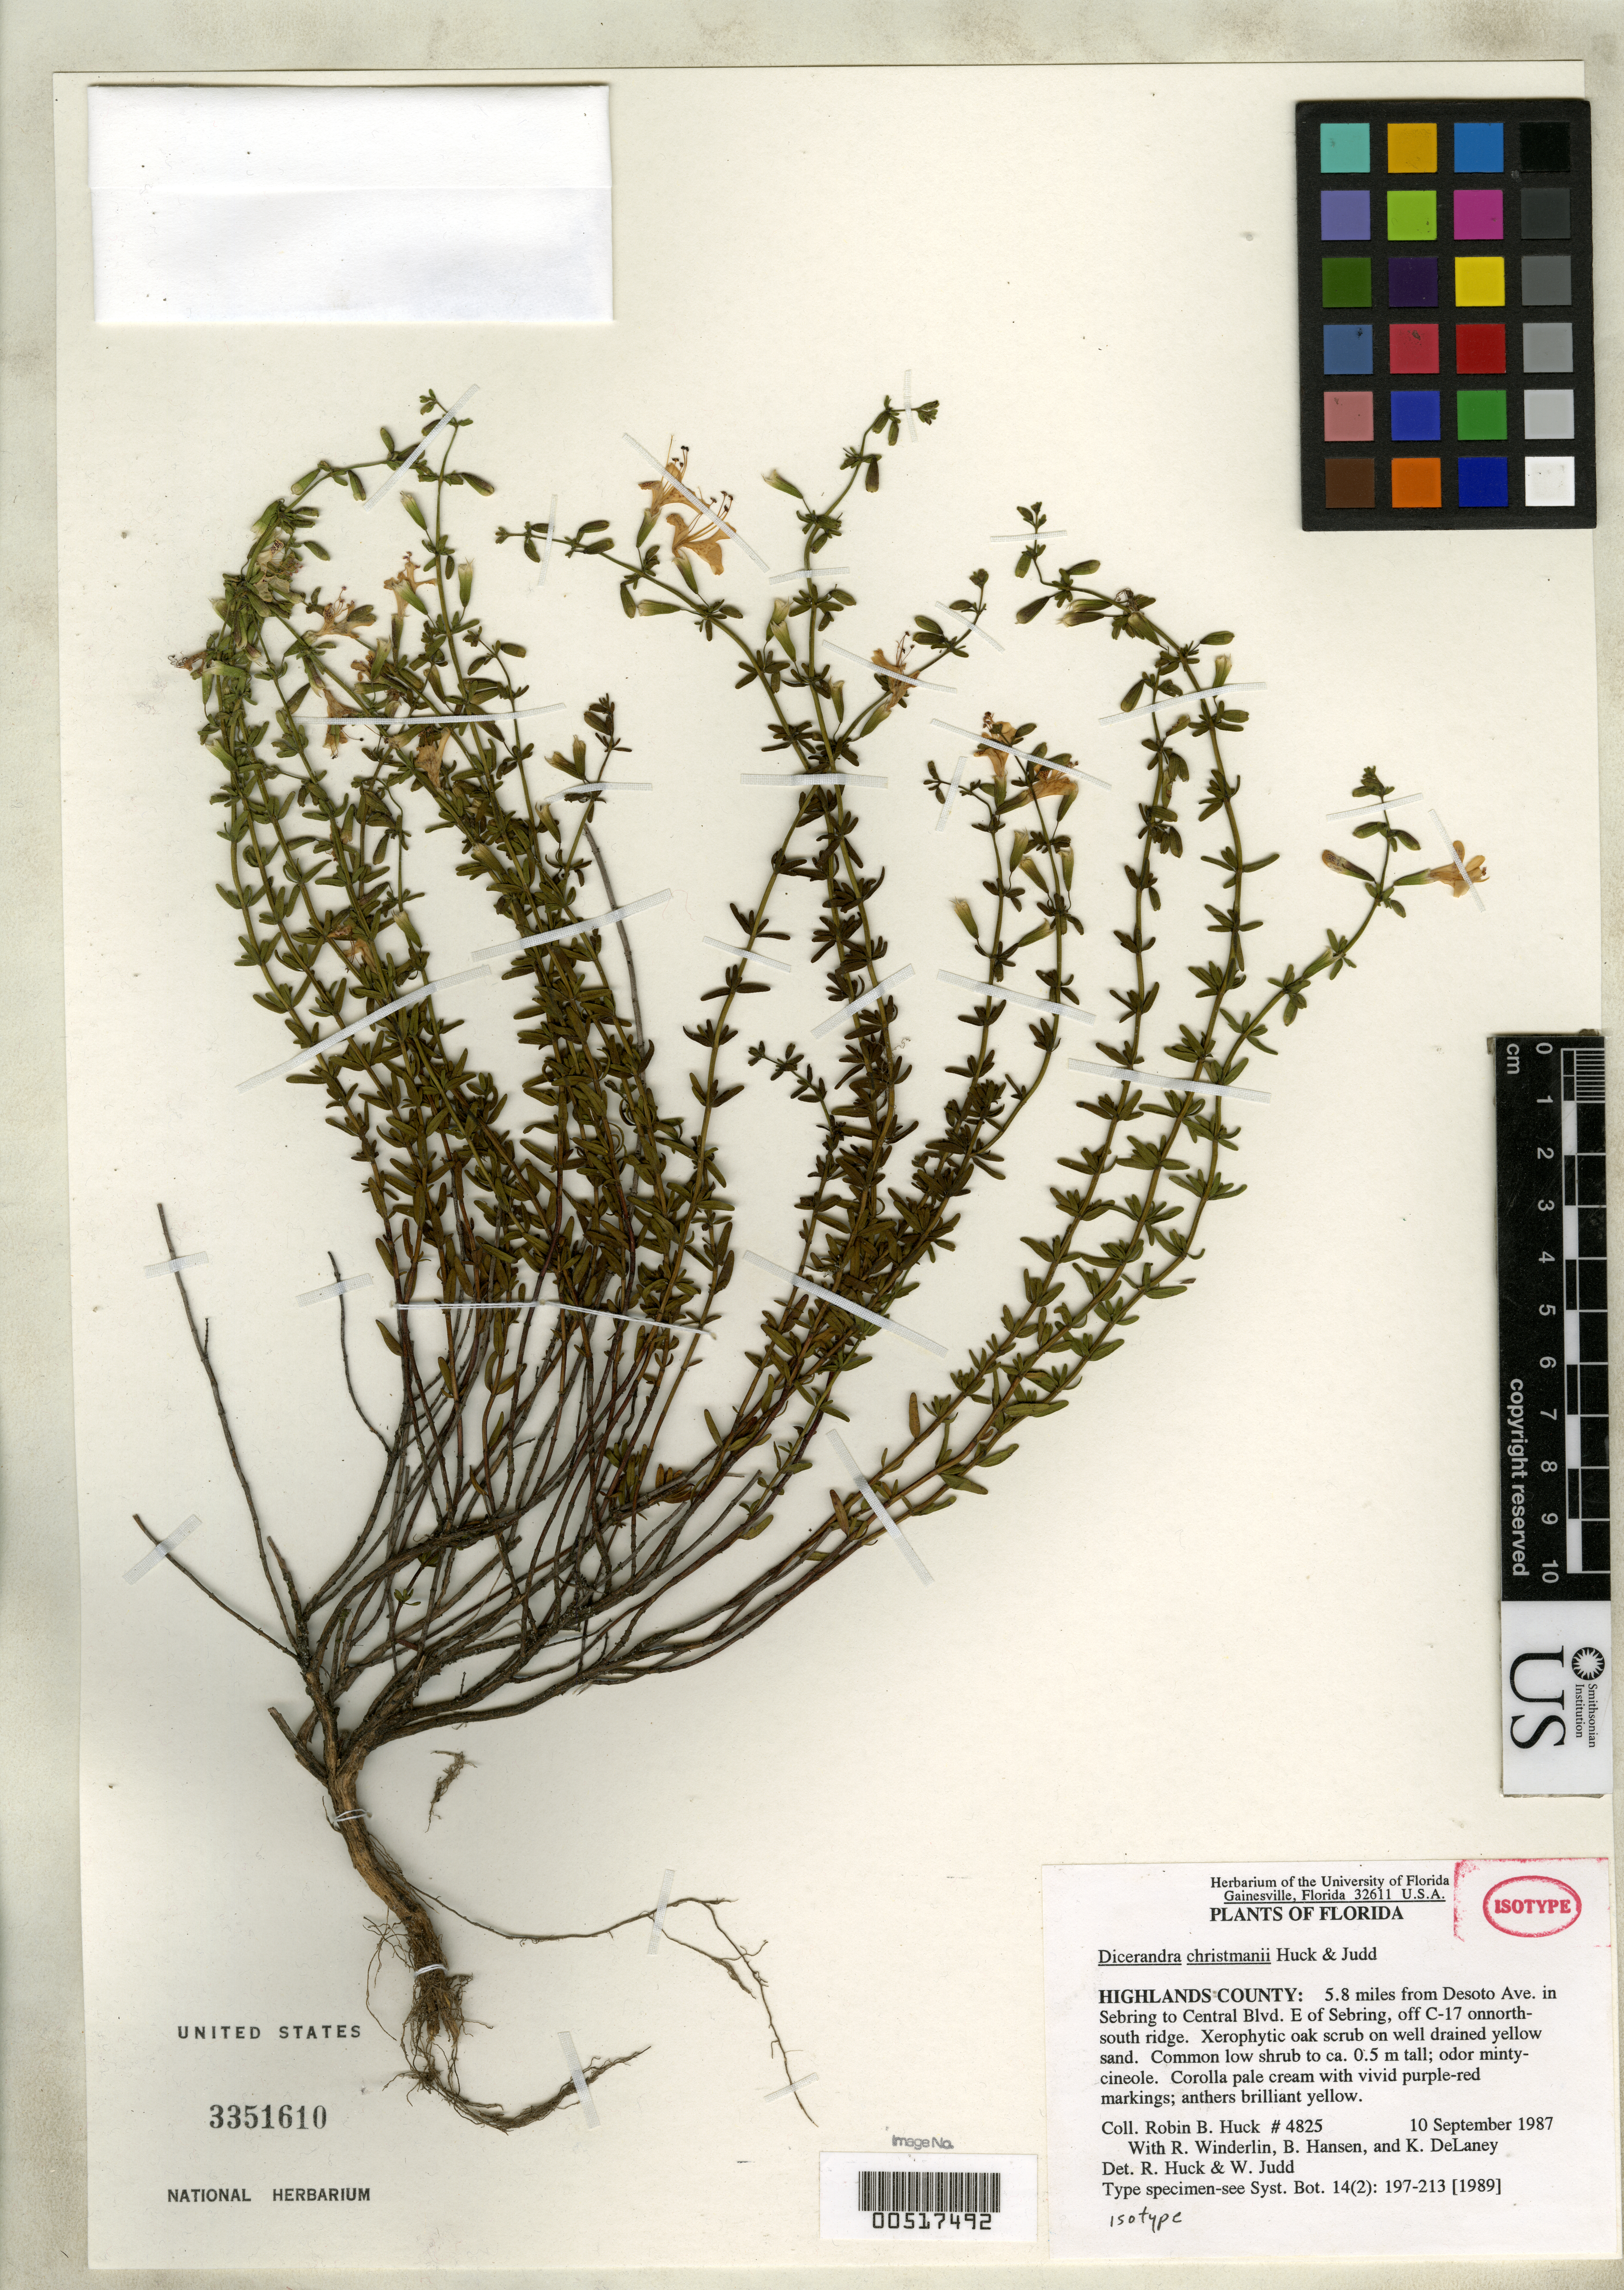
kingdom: Plantae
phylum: Tracheophyta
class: Magnoliopsida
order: Lamiales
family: Lamiaceae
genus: Dicerandra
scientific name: Dicerandra christmanii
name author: Huck & Judd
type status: Isotype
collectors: R. Huck, R. P. Wunderlin, B. Hansen & K. Delaney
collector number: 4825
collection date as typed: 10 Sep 1987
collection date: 1987-09-10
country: United States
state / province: Florida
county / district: Highlands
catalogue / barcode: US 3351610